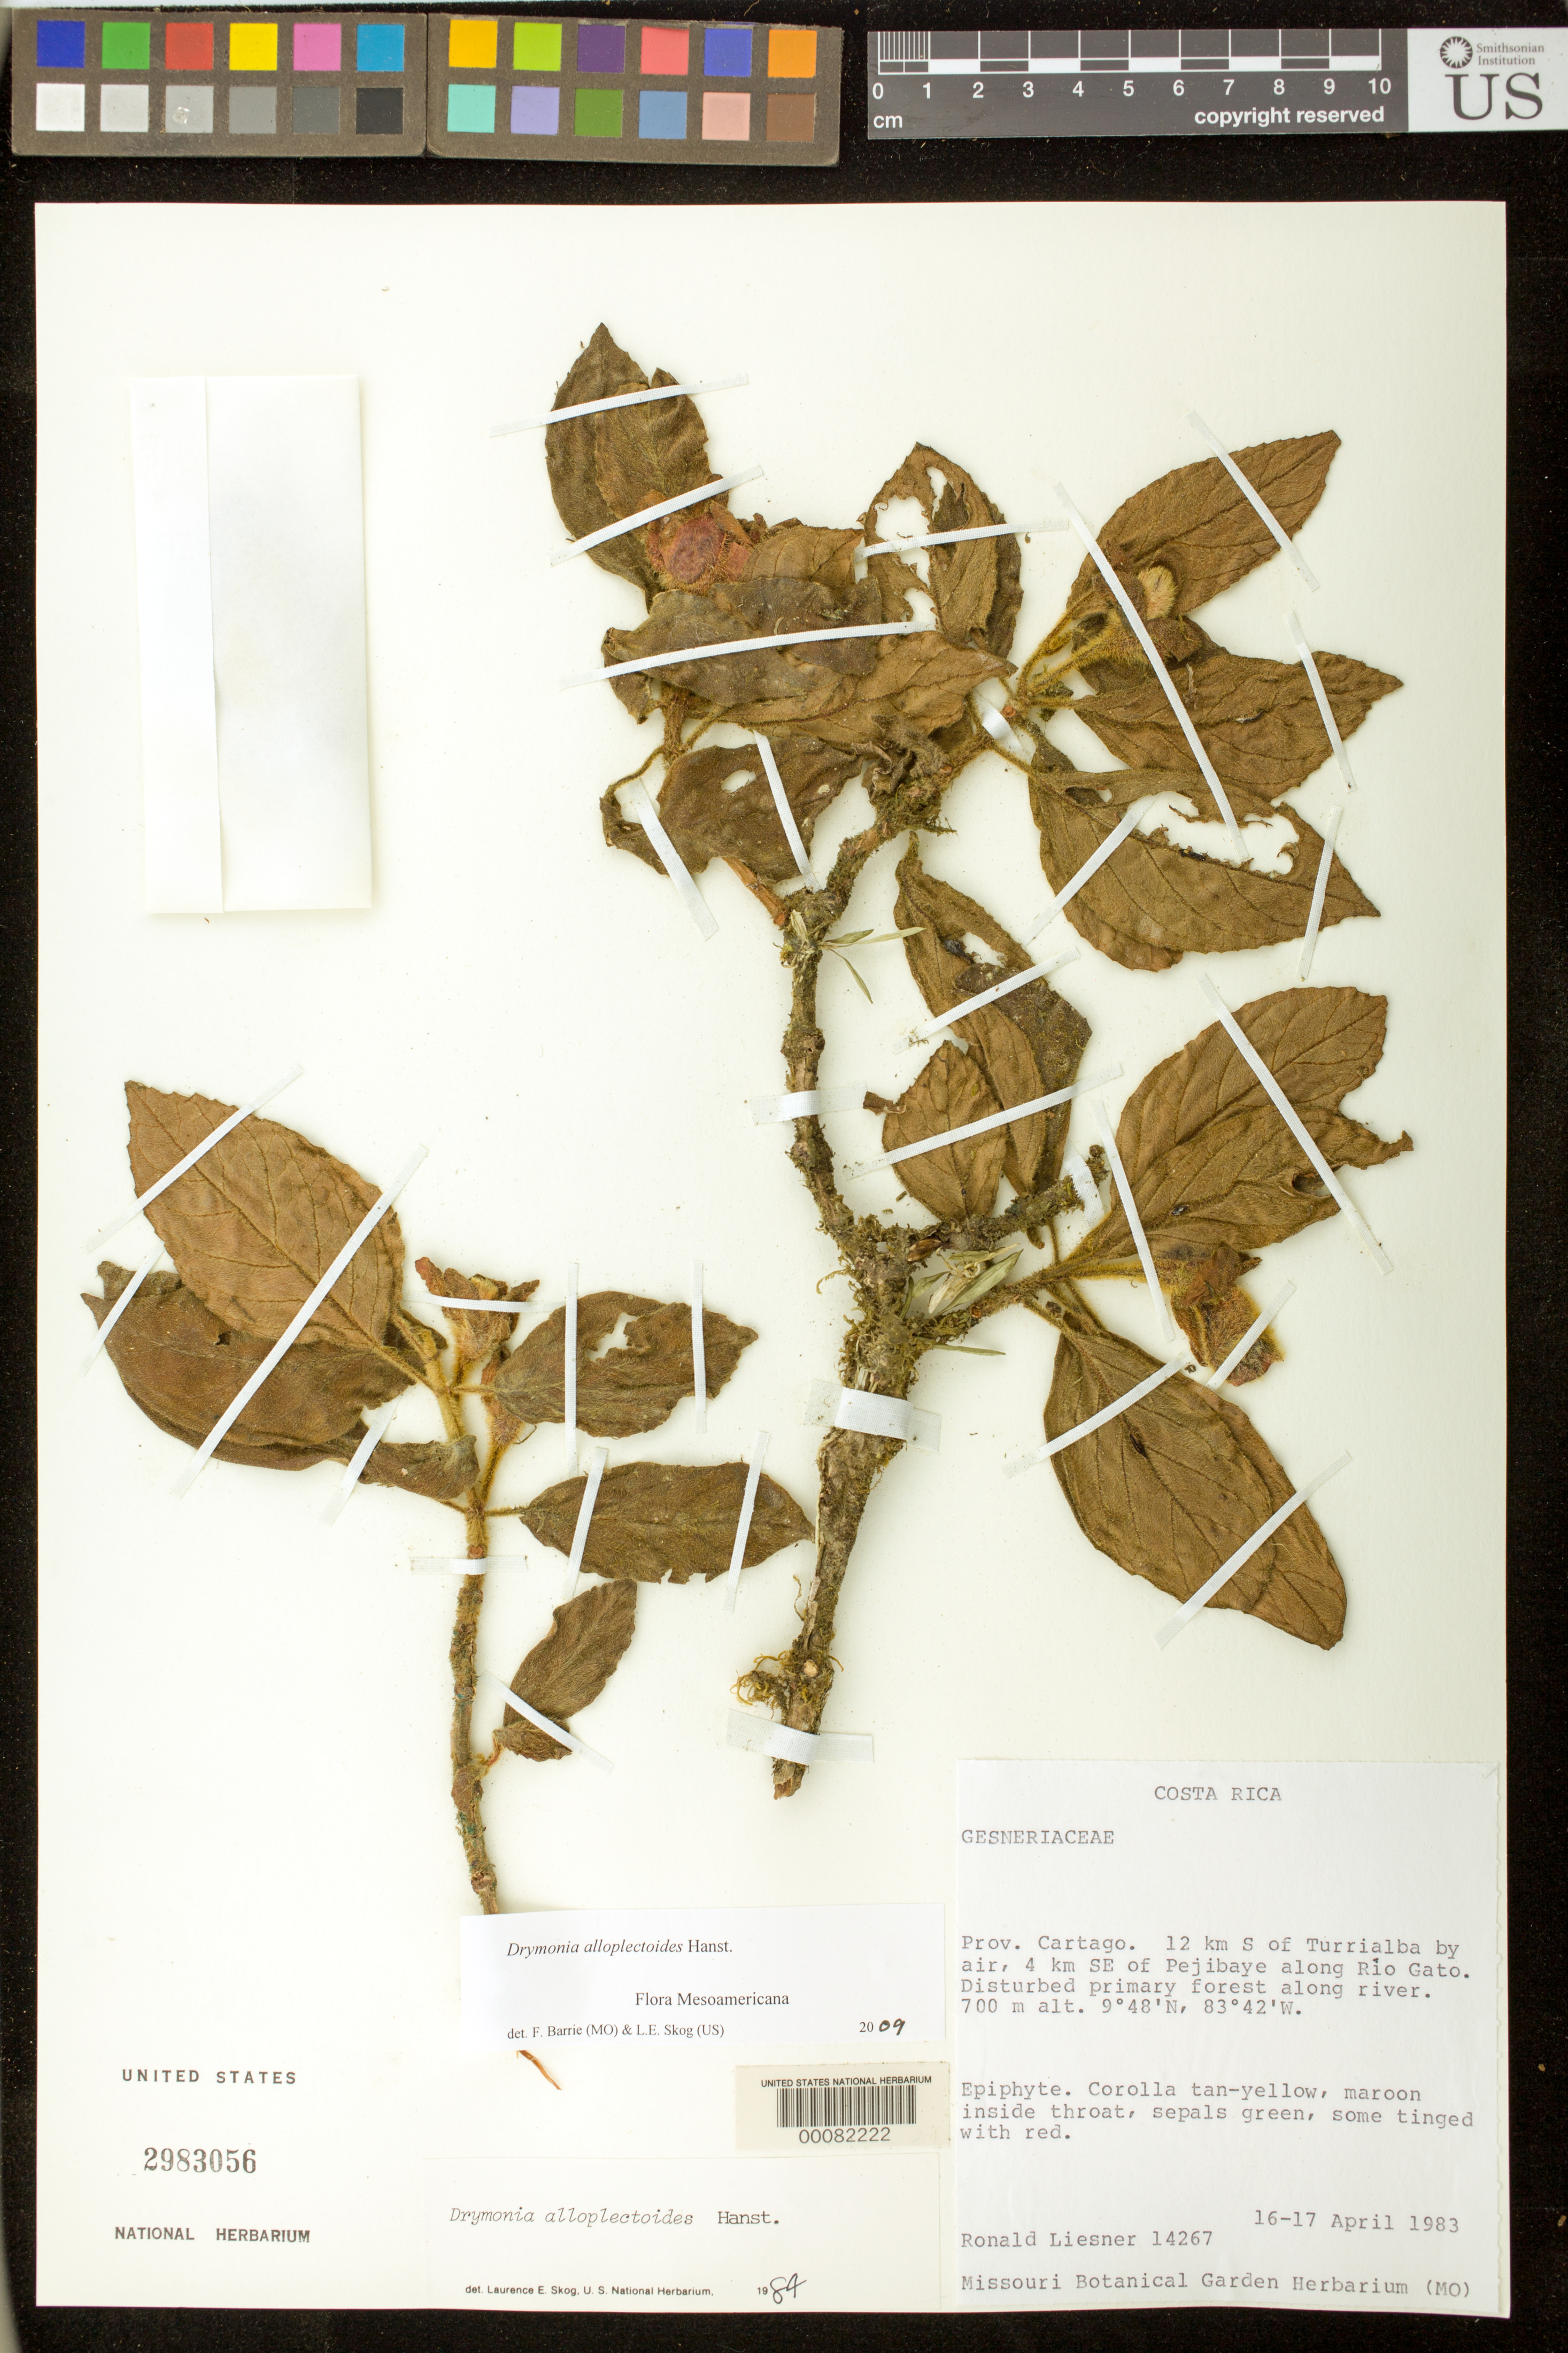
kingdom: Plantae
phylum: Tracheophyta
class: Magnoliopsida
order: Lamiales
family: Gesneriaceae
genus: Drymonia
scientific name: Drymonia alloplectoides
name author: Hanst.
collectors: R. L. Liesner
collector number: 14267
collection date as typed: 16-17 Apr 1983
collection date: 1983-04-16/1983-04-17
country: Costa Rica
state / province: Cartago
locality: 12 km S of Turrialba by air, 4 km SE of Pejibaye along Rio Gato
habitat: Disturbed primary forest along river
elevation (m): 700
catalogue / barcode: US 2983056